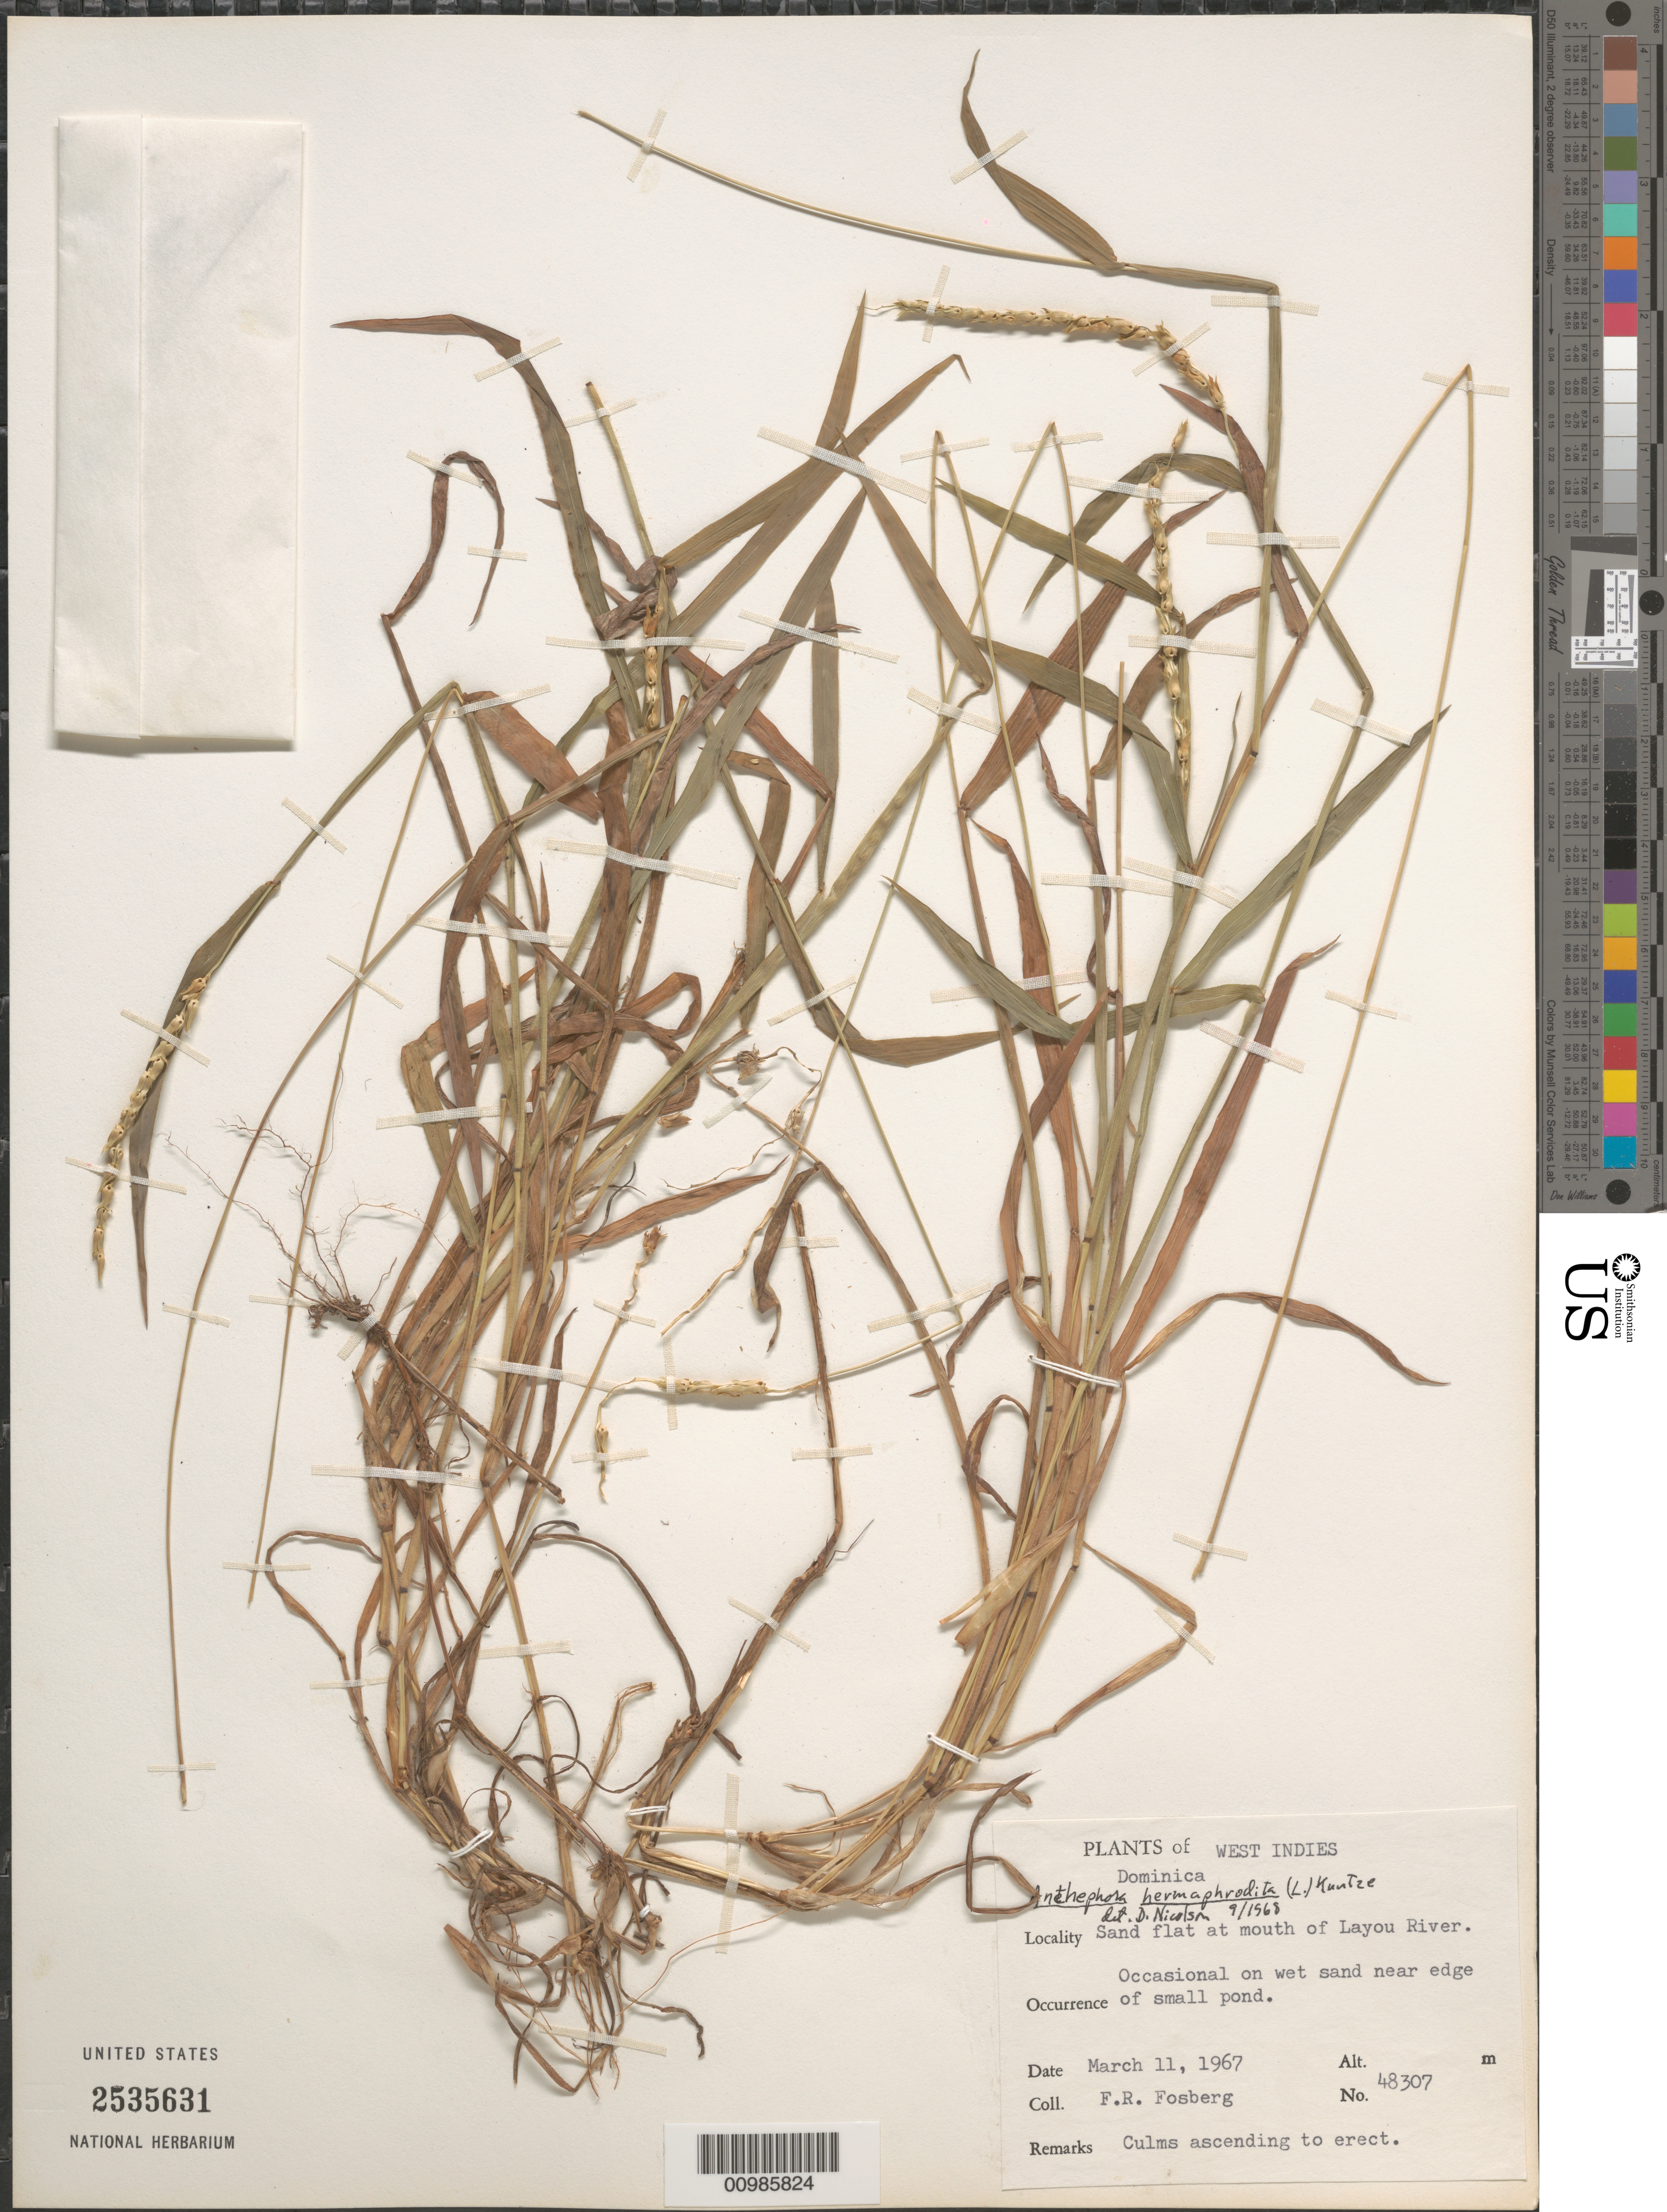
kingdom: Plantae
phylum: Tracheophyta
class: Liliopsida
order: Poales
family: Poaceae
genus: Anthephora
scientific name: Anthephora hermaphrodita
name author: (L.) Kuntze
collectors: F. R. Fosberg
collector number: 48307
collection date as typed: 11 Mar 1967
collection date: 1967-03-11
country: Dominica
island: Dominica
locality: mouth of Layou River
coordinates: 0 N, 0 E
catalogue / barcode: US 2535631